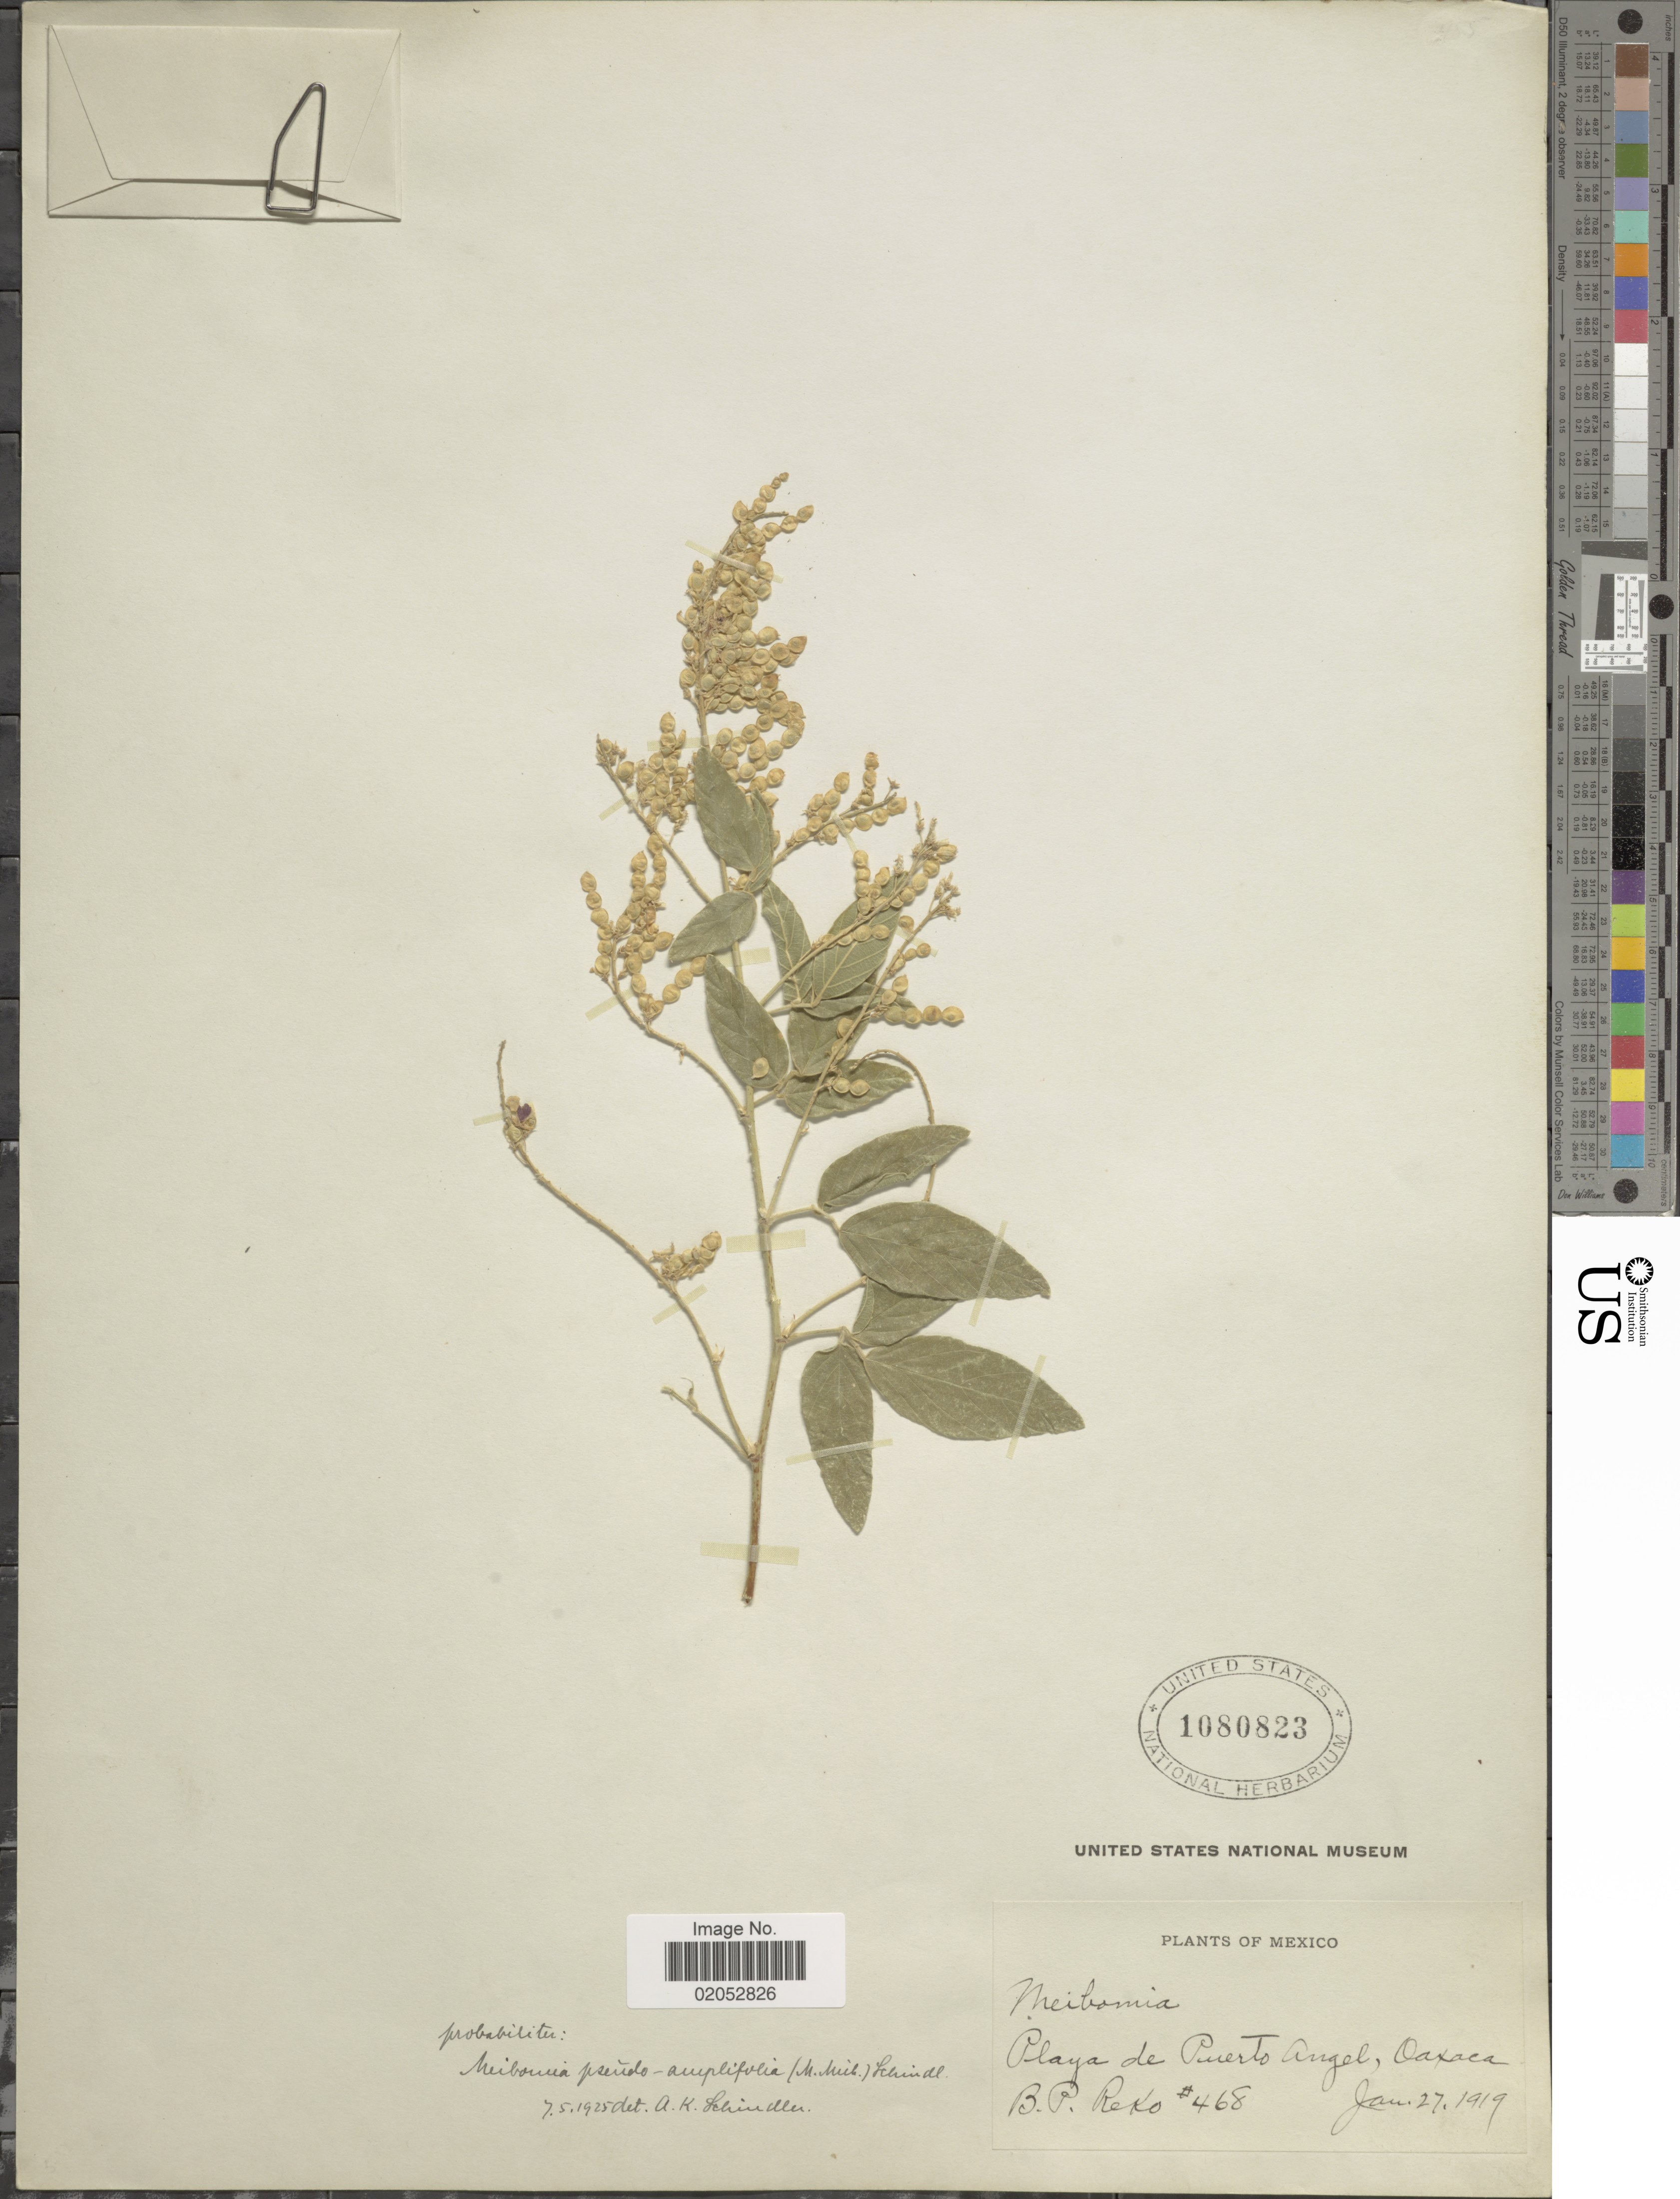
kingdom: Plantae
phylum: Tracheophyta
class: Magnoliopsida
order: Fabales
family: Fabaceae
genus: Desmodium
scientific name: Desmodium pseudoamplifolium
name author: Micheli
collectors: B. P. Reko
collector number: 468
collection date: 1919-01-27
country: Mexico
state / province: Oaxaca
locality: Playa de Puerto Angel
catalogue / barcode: US 1080823